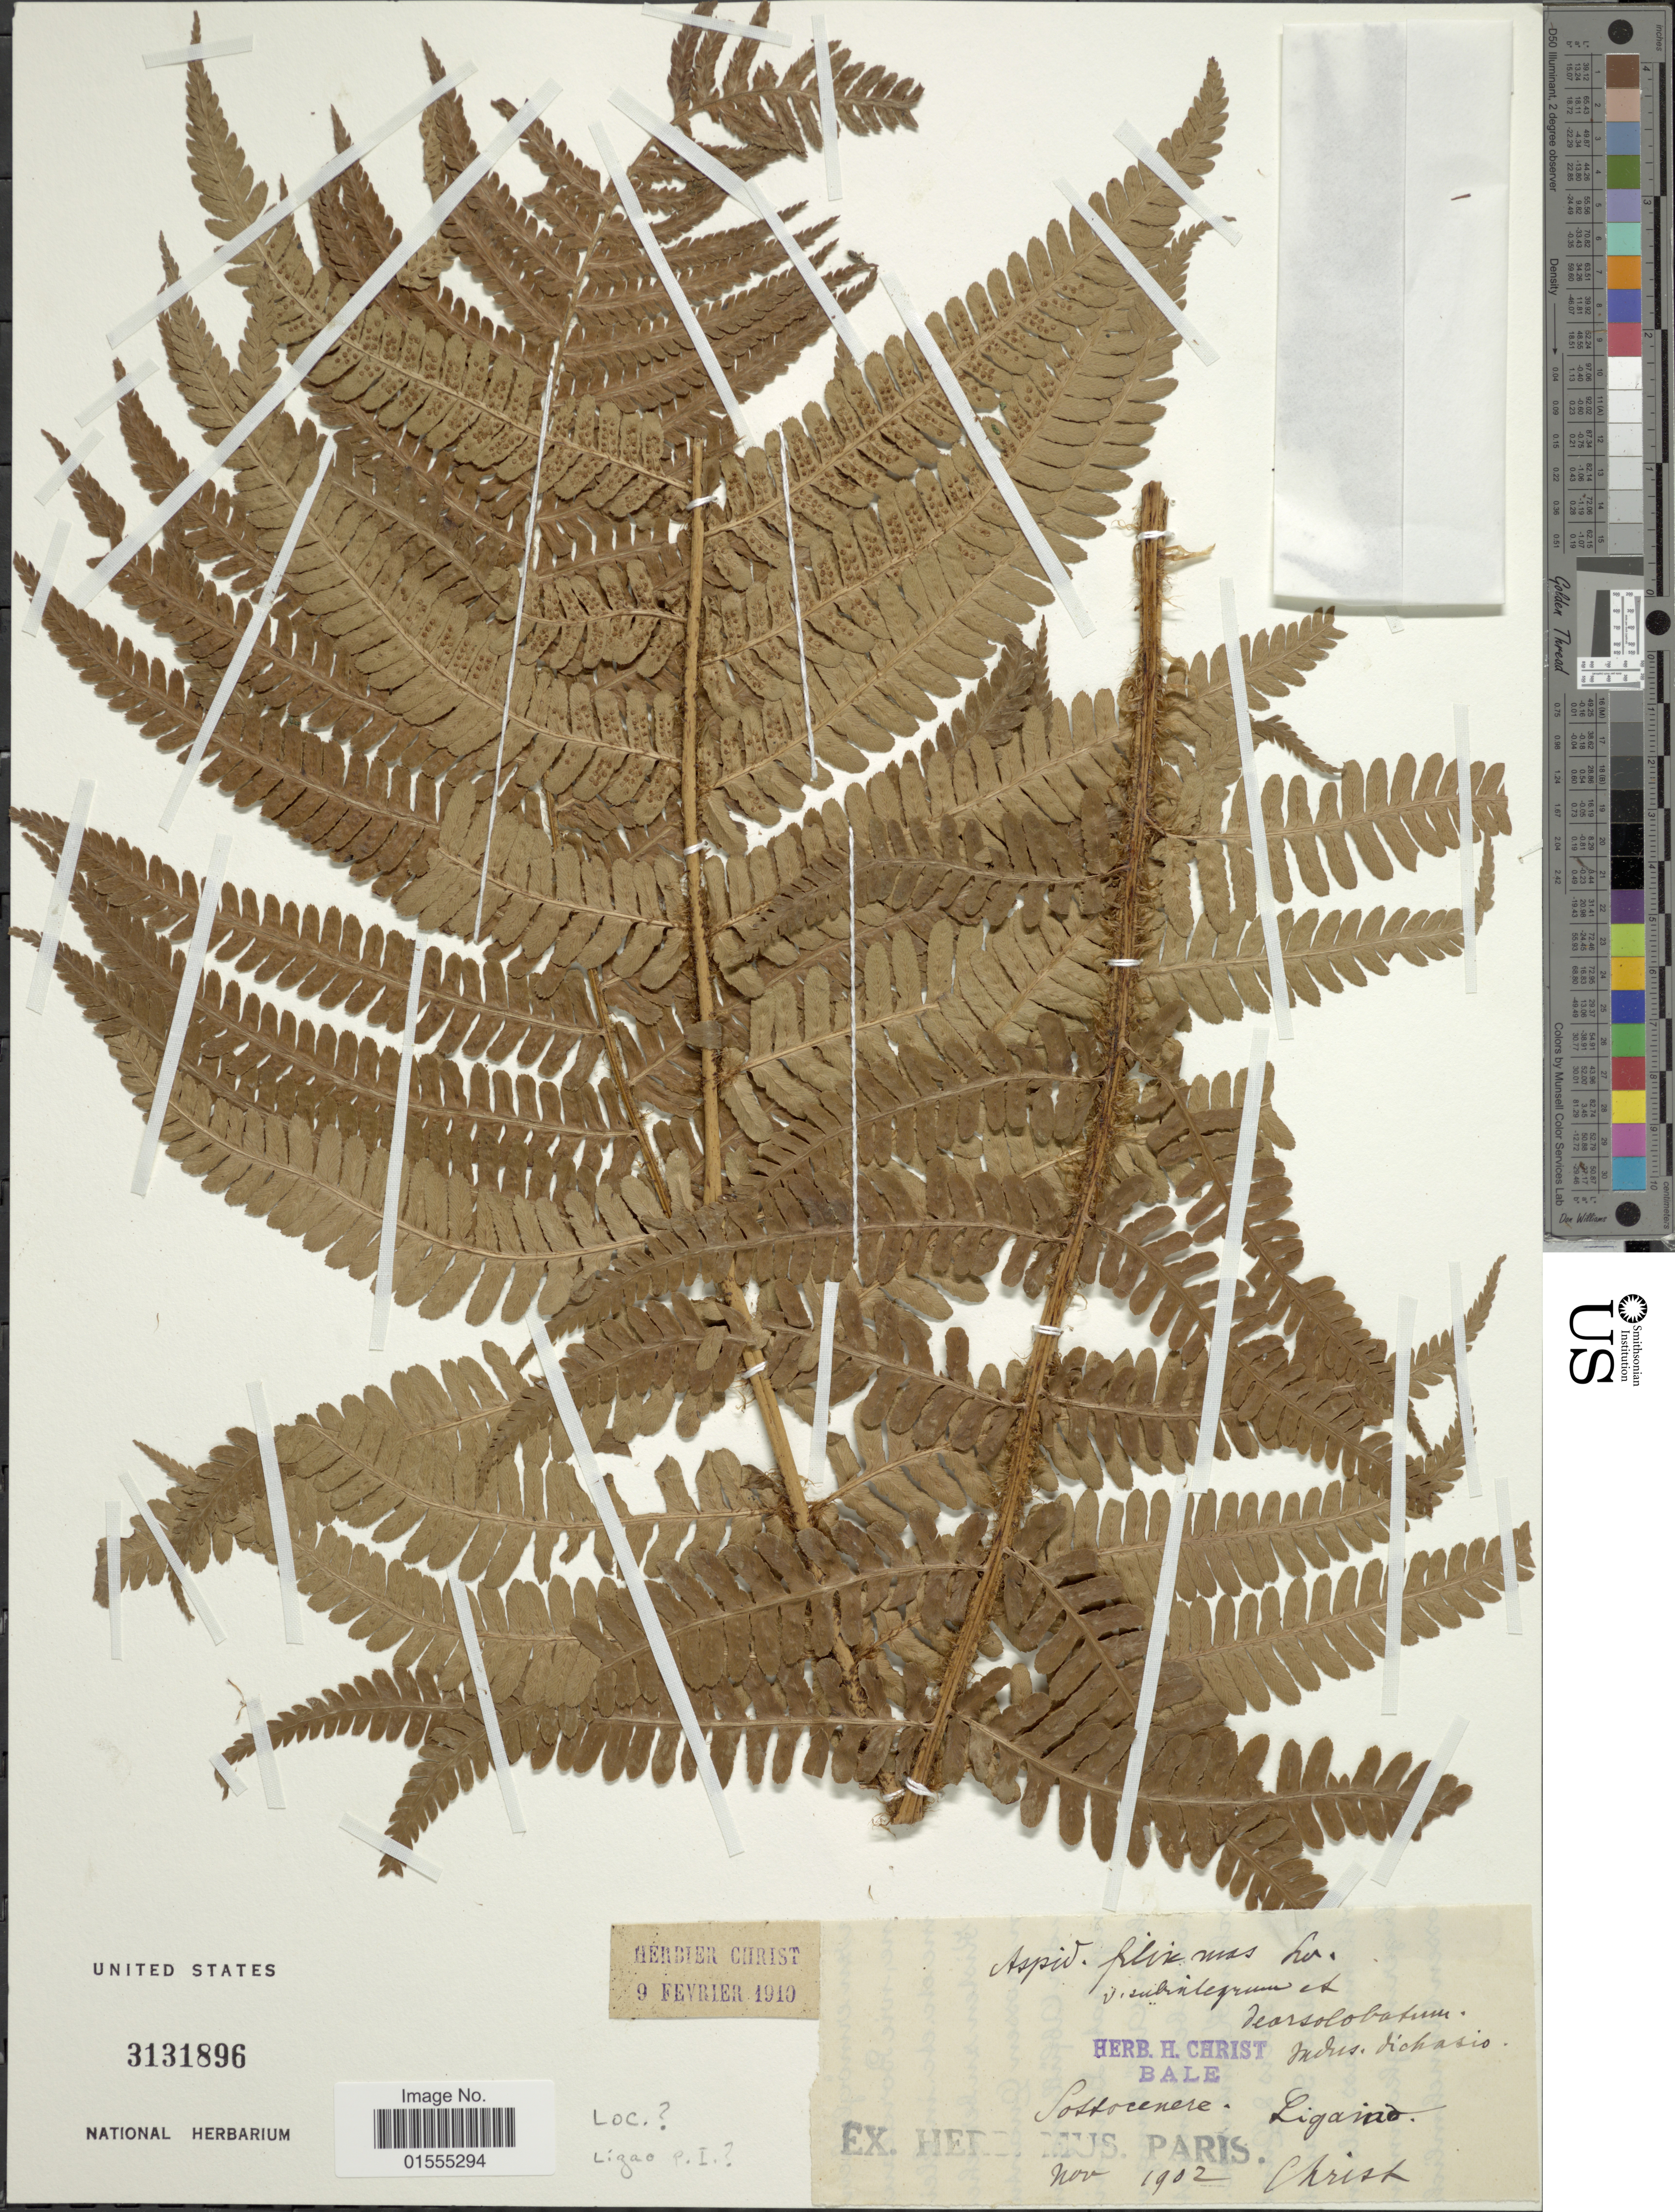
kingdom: Plantae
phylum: Tracheophyta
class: Polypodiopsida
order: Polypodiales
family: Dryopteridaceae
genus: Dryopteris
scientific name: Dryopteris filix-mas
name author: (L.) Schott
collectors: Christ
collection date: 1902-11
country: Switzerland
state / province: Ticino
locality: Lugano, Sottocenere.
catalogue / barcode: US 3131896